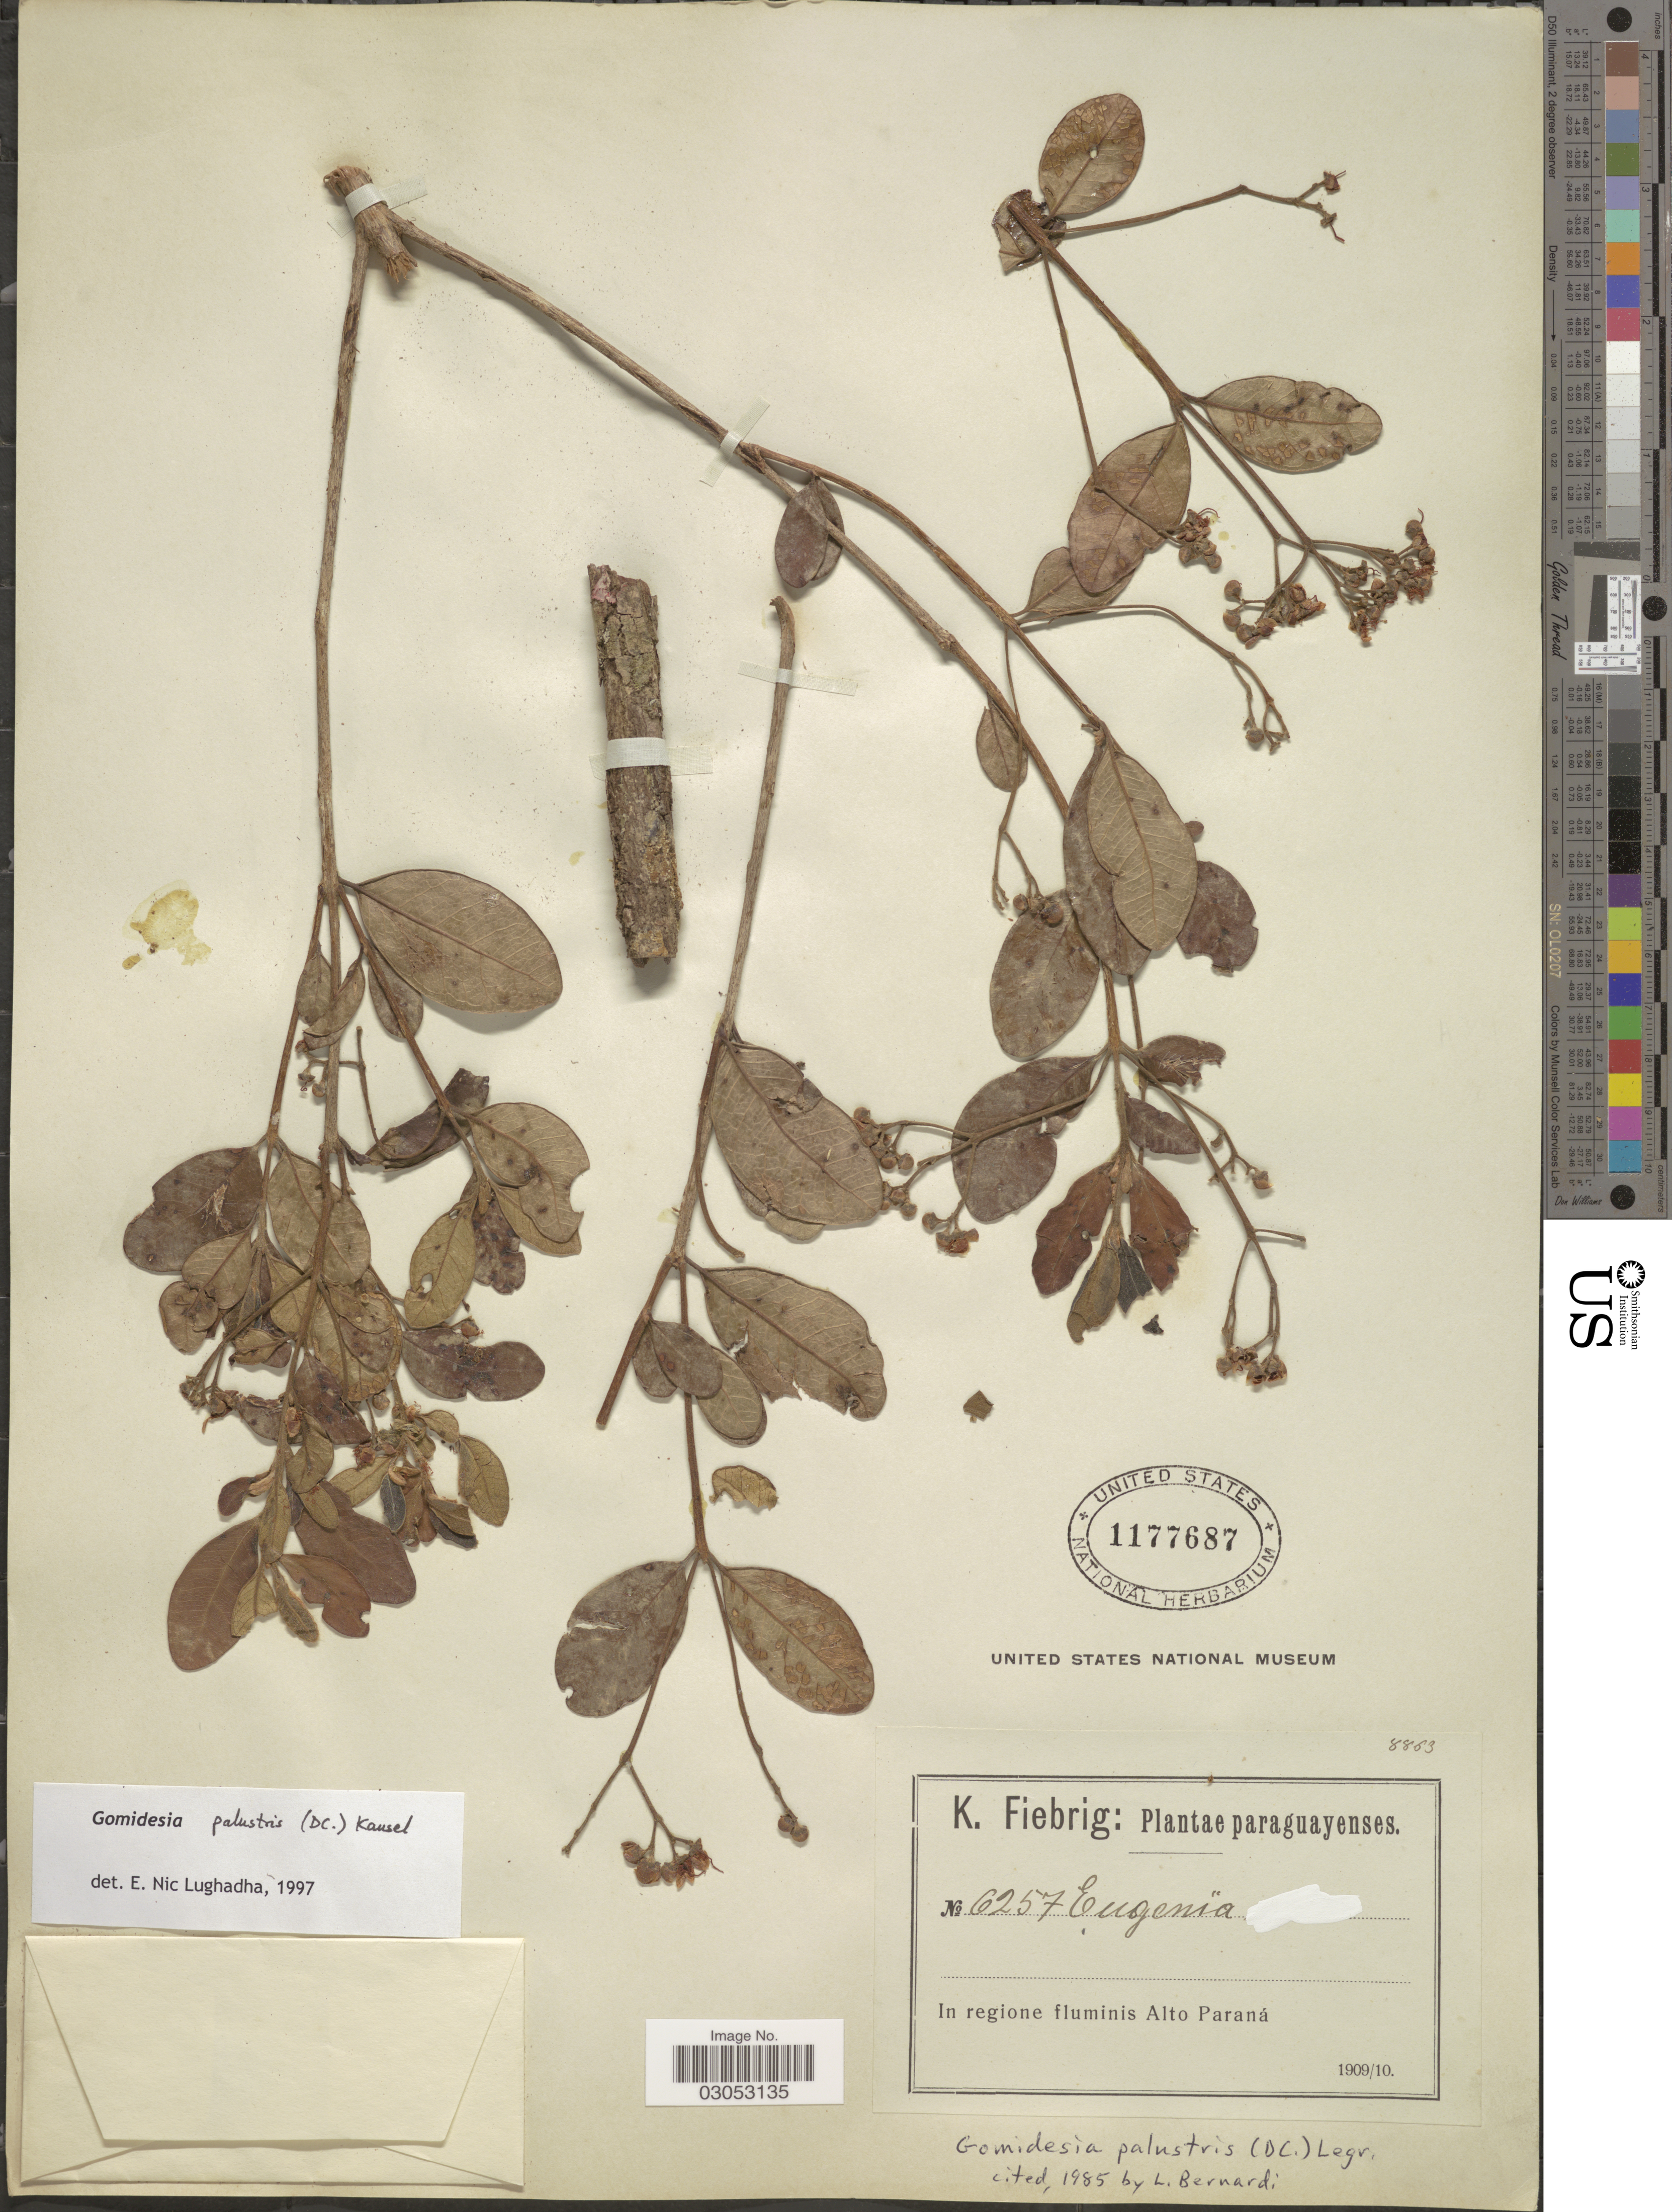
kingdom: Plantae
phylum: Tracheophyta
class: Magnoliopsida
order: Myrtales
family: Myrtaceae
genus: Myrcia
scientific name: Myrcia palustris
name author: DC.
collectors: K. Fiebrig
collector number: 6257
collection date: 1909/1910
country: Paraguay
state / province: Alto Parana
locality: In regione fluminis Alto Paraná.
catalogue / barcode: US 1177687